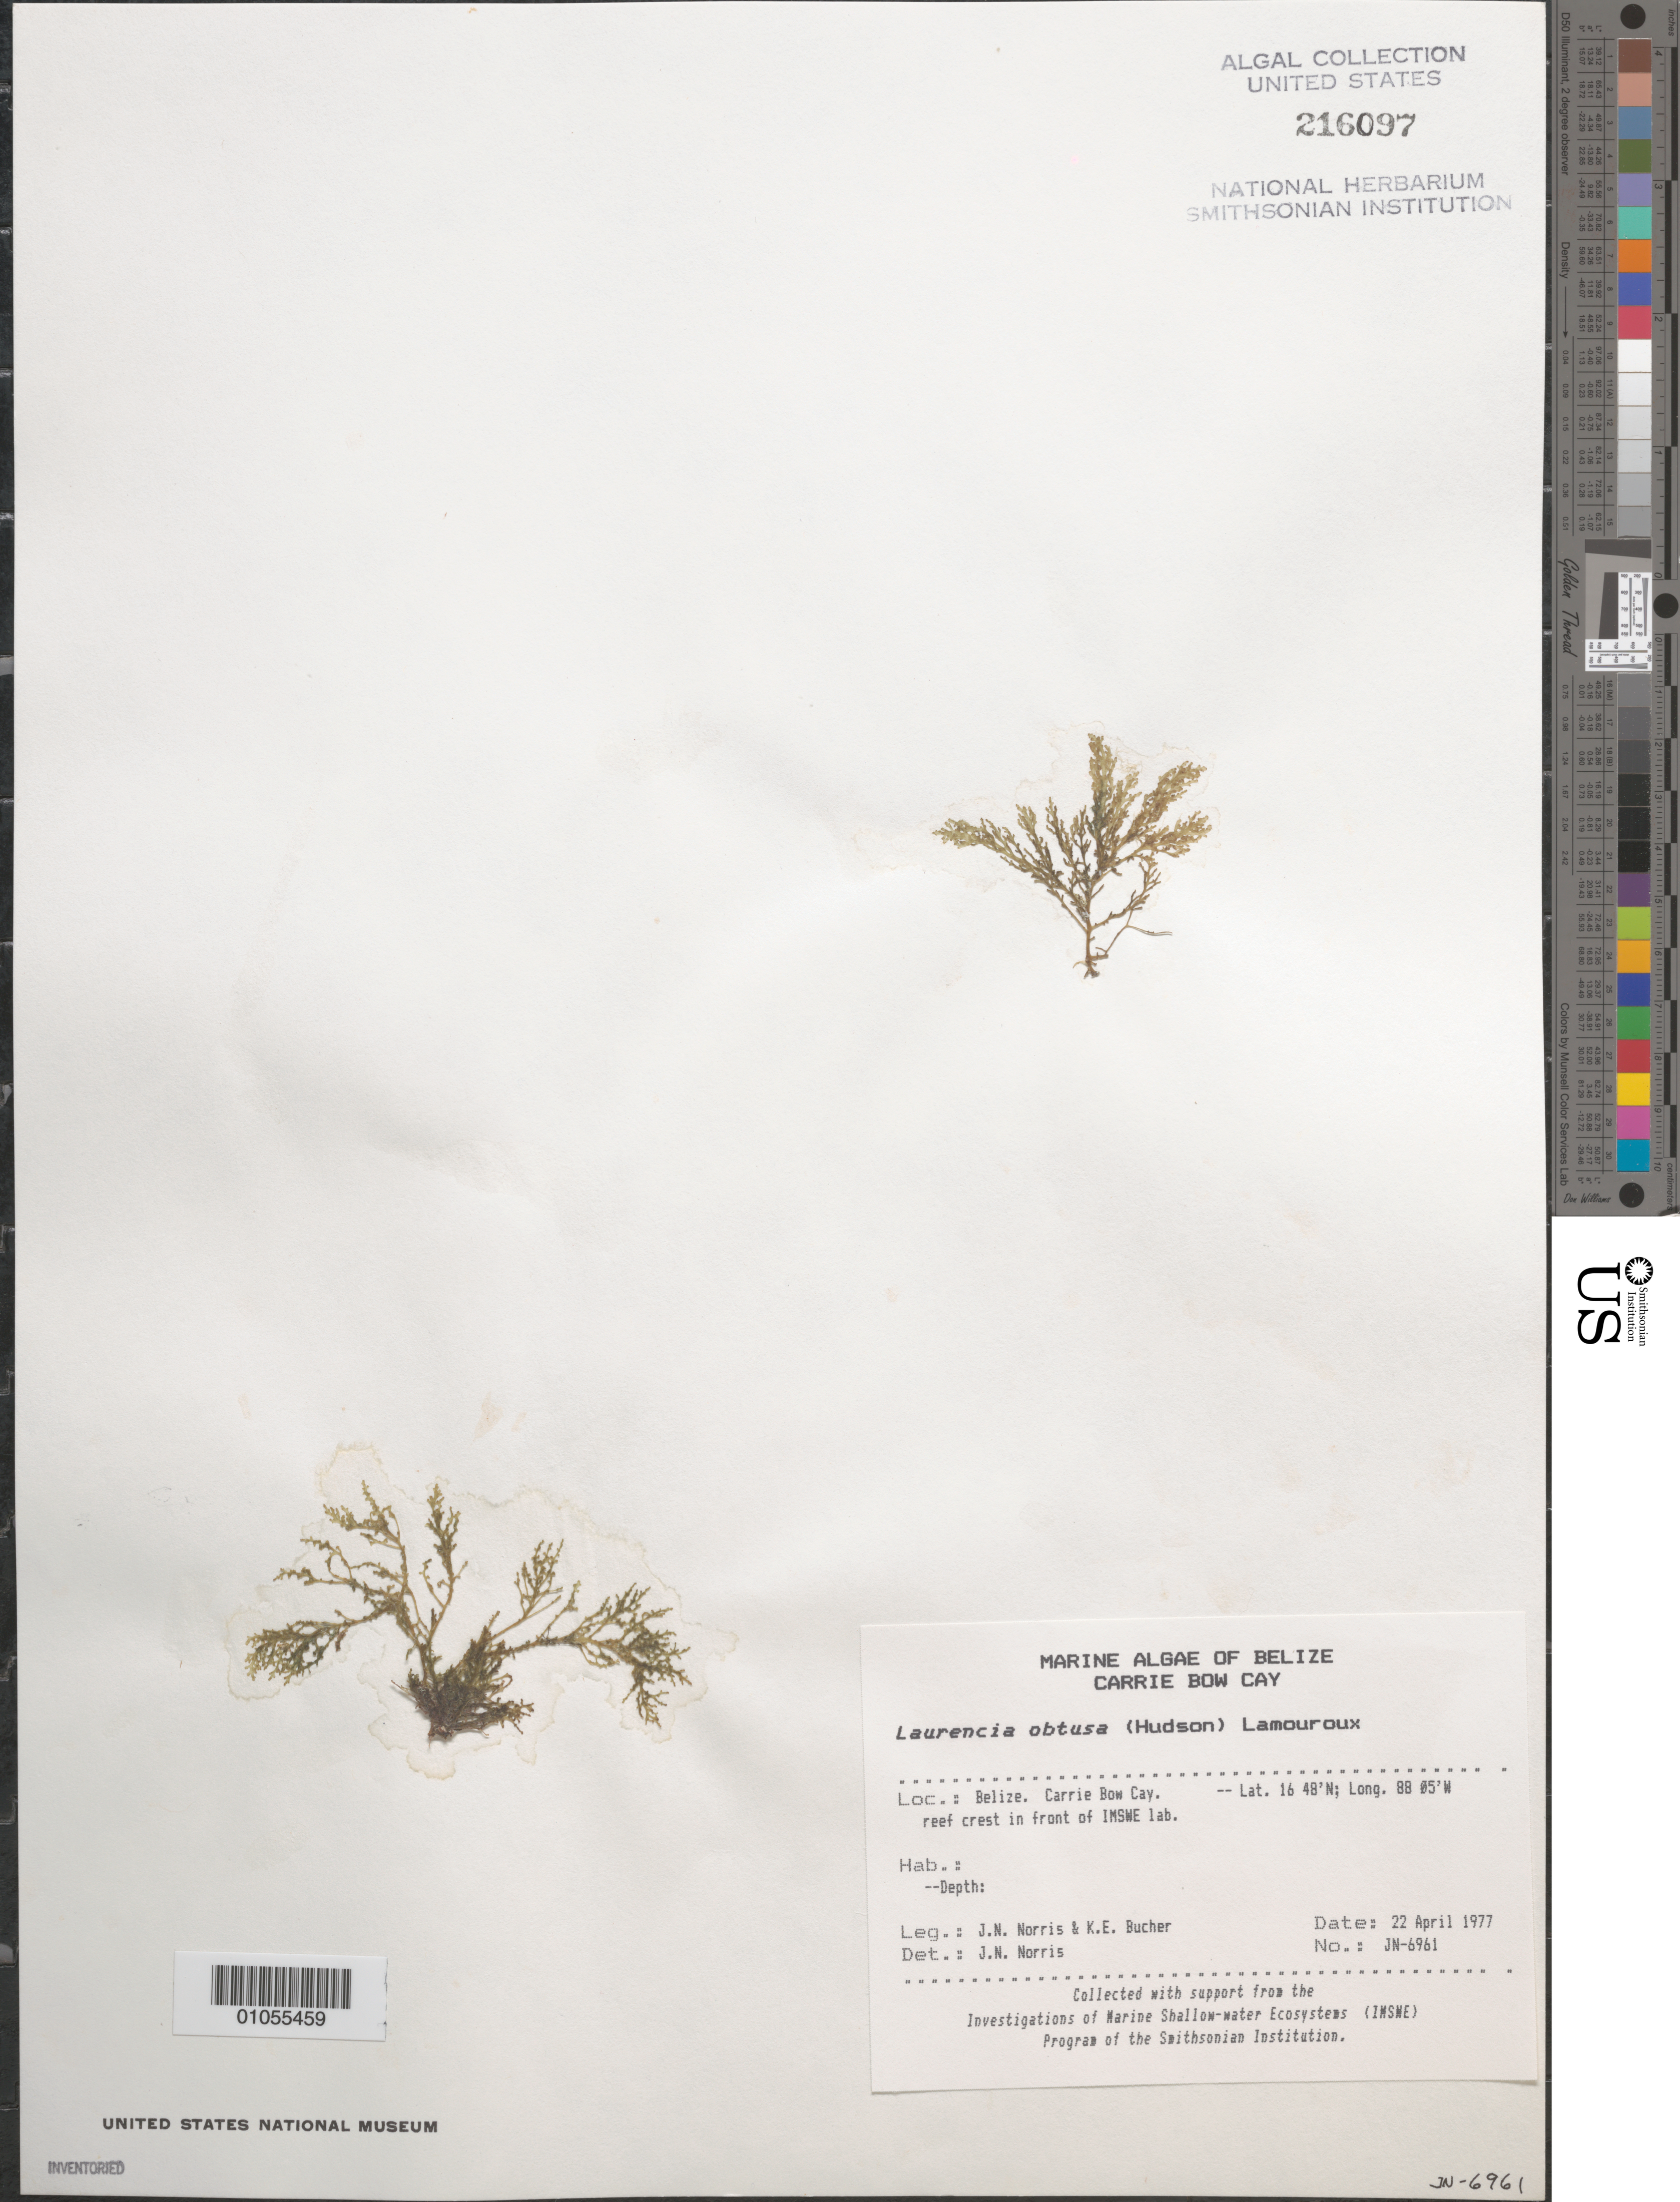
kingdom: Plantae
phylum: Rhodophyta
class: Florideophyceae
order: Ceramiales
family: Rhodomelaceae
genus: Laurencia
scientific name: Laurencia obtusa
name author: (Huds.) J.V.Lamouroux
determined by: Norris, James N.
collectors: J. N. Norris & K. E. Bucher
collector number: JN-6961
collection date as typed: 22 Apr 1977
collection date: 1977-04-22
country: Belize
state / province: Stann Creek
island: Carrie Bow Cay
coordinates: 16 48'N, 88 05'W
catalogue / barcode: US 216097